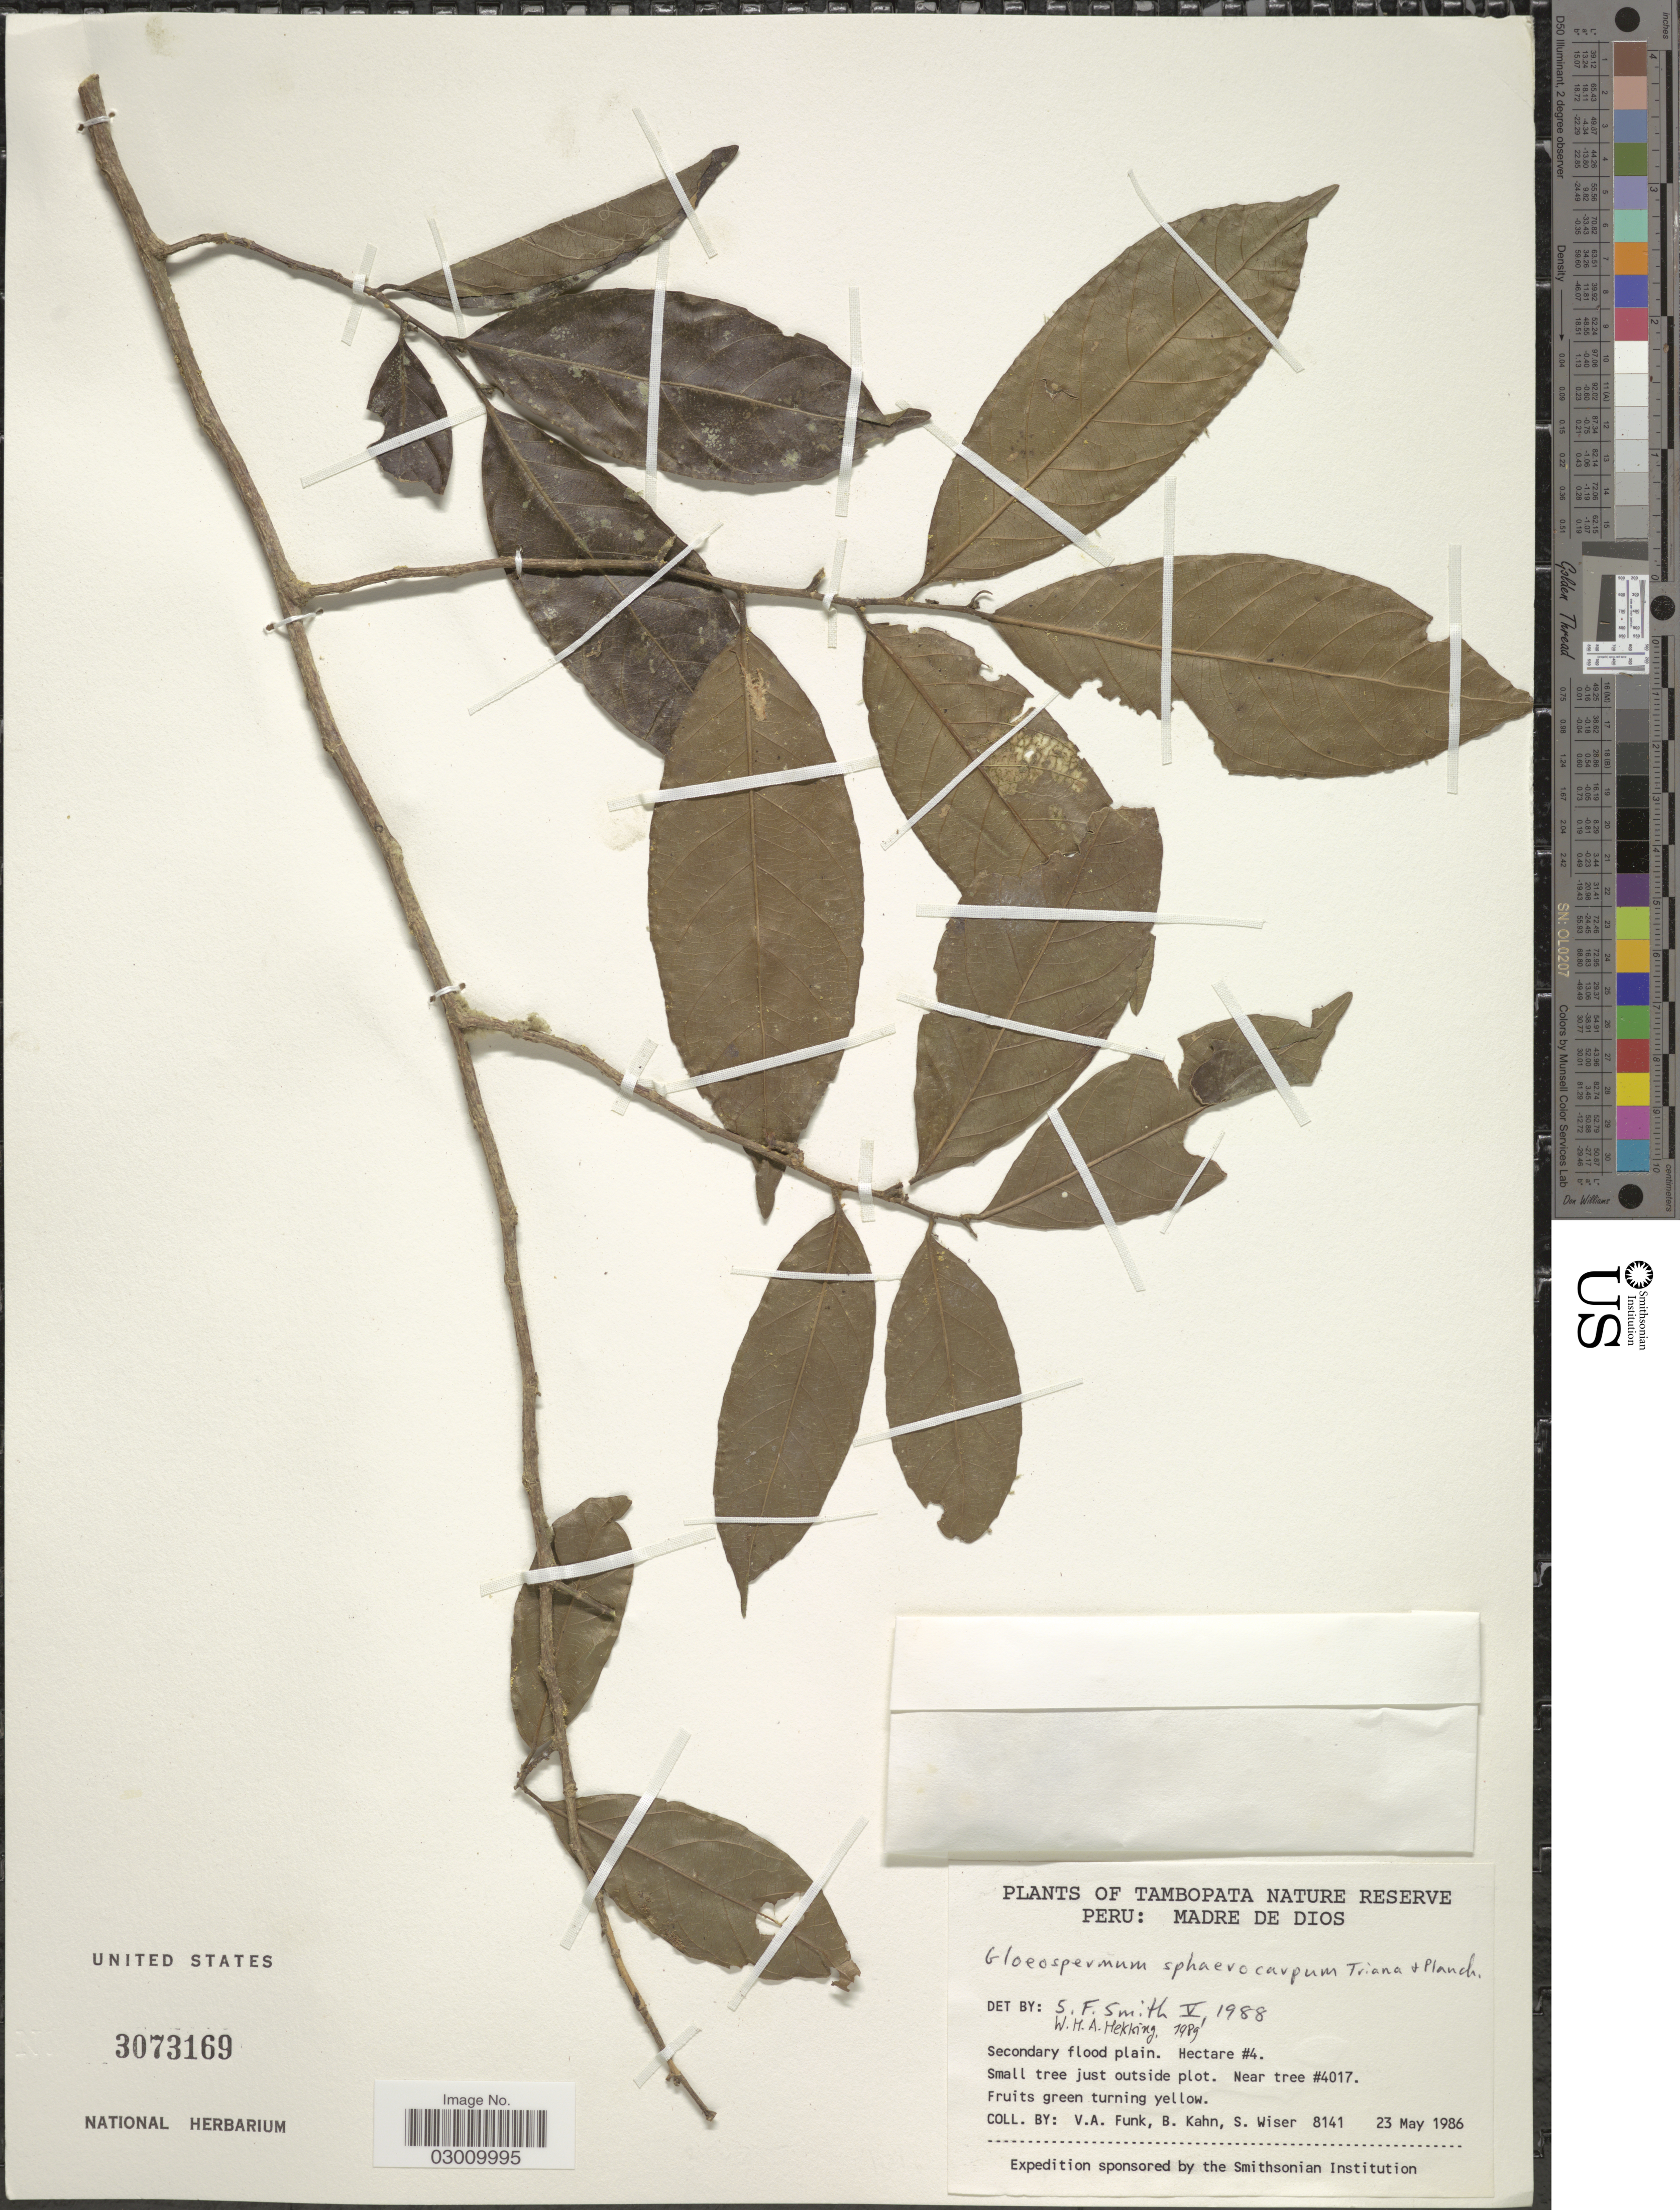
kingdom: Plantae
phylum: Tracheophyta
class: Magnoliopsida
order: Malpighiales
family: Violaceae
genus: Gloeospermum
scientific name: Gloeospermum sphaerocarpum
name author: Triana & Planch.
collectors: V. Funk, B. Kahn & S. Wiser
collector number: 8141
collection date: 1986-05-23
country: Peru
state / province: Madre de Dios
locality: Tambopata Nature Reserve, Hectare #4.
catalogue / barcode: US 3073169